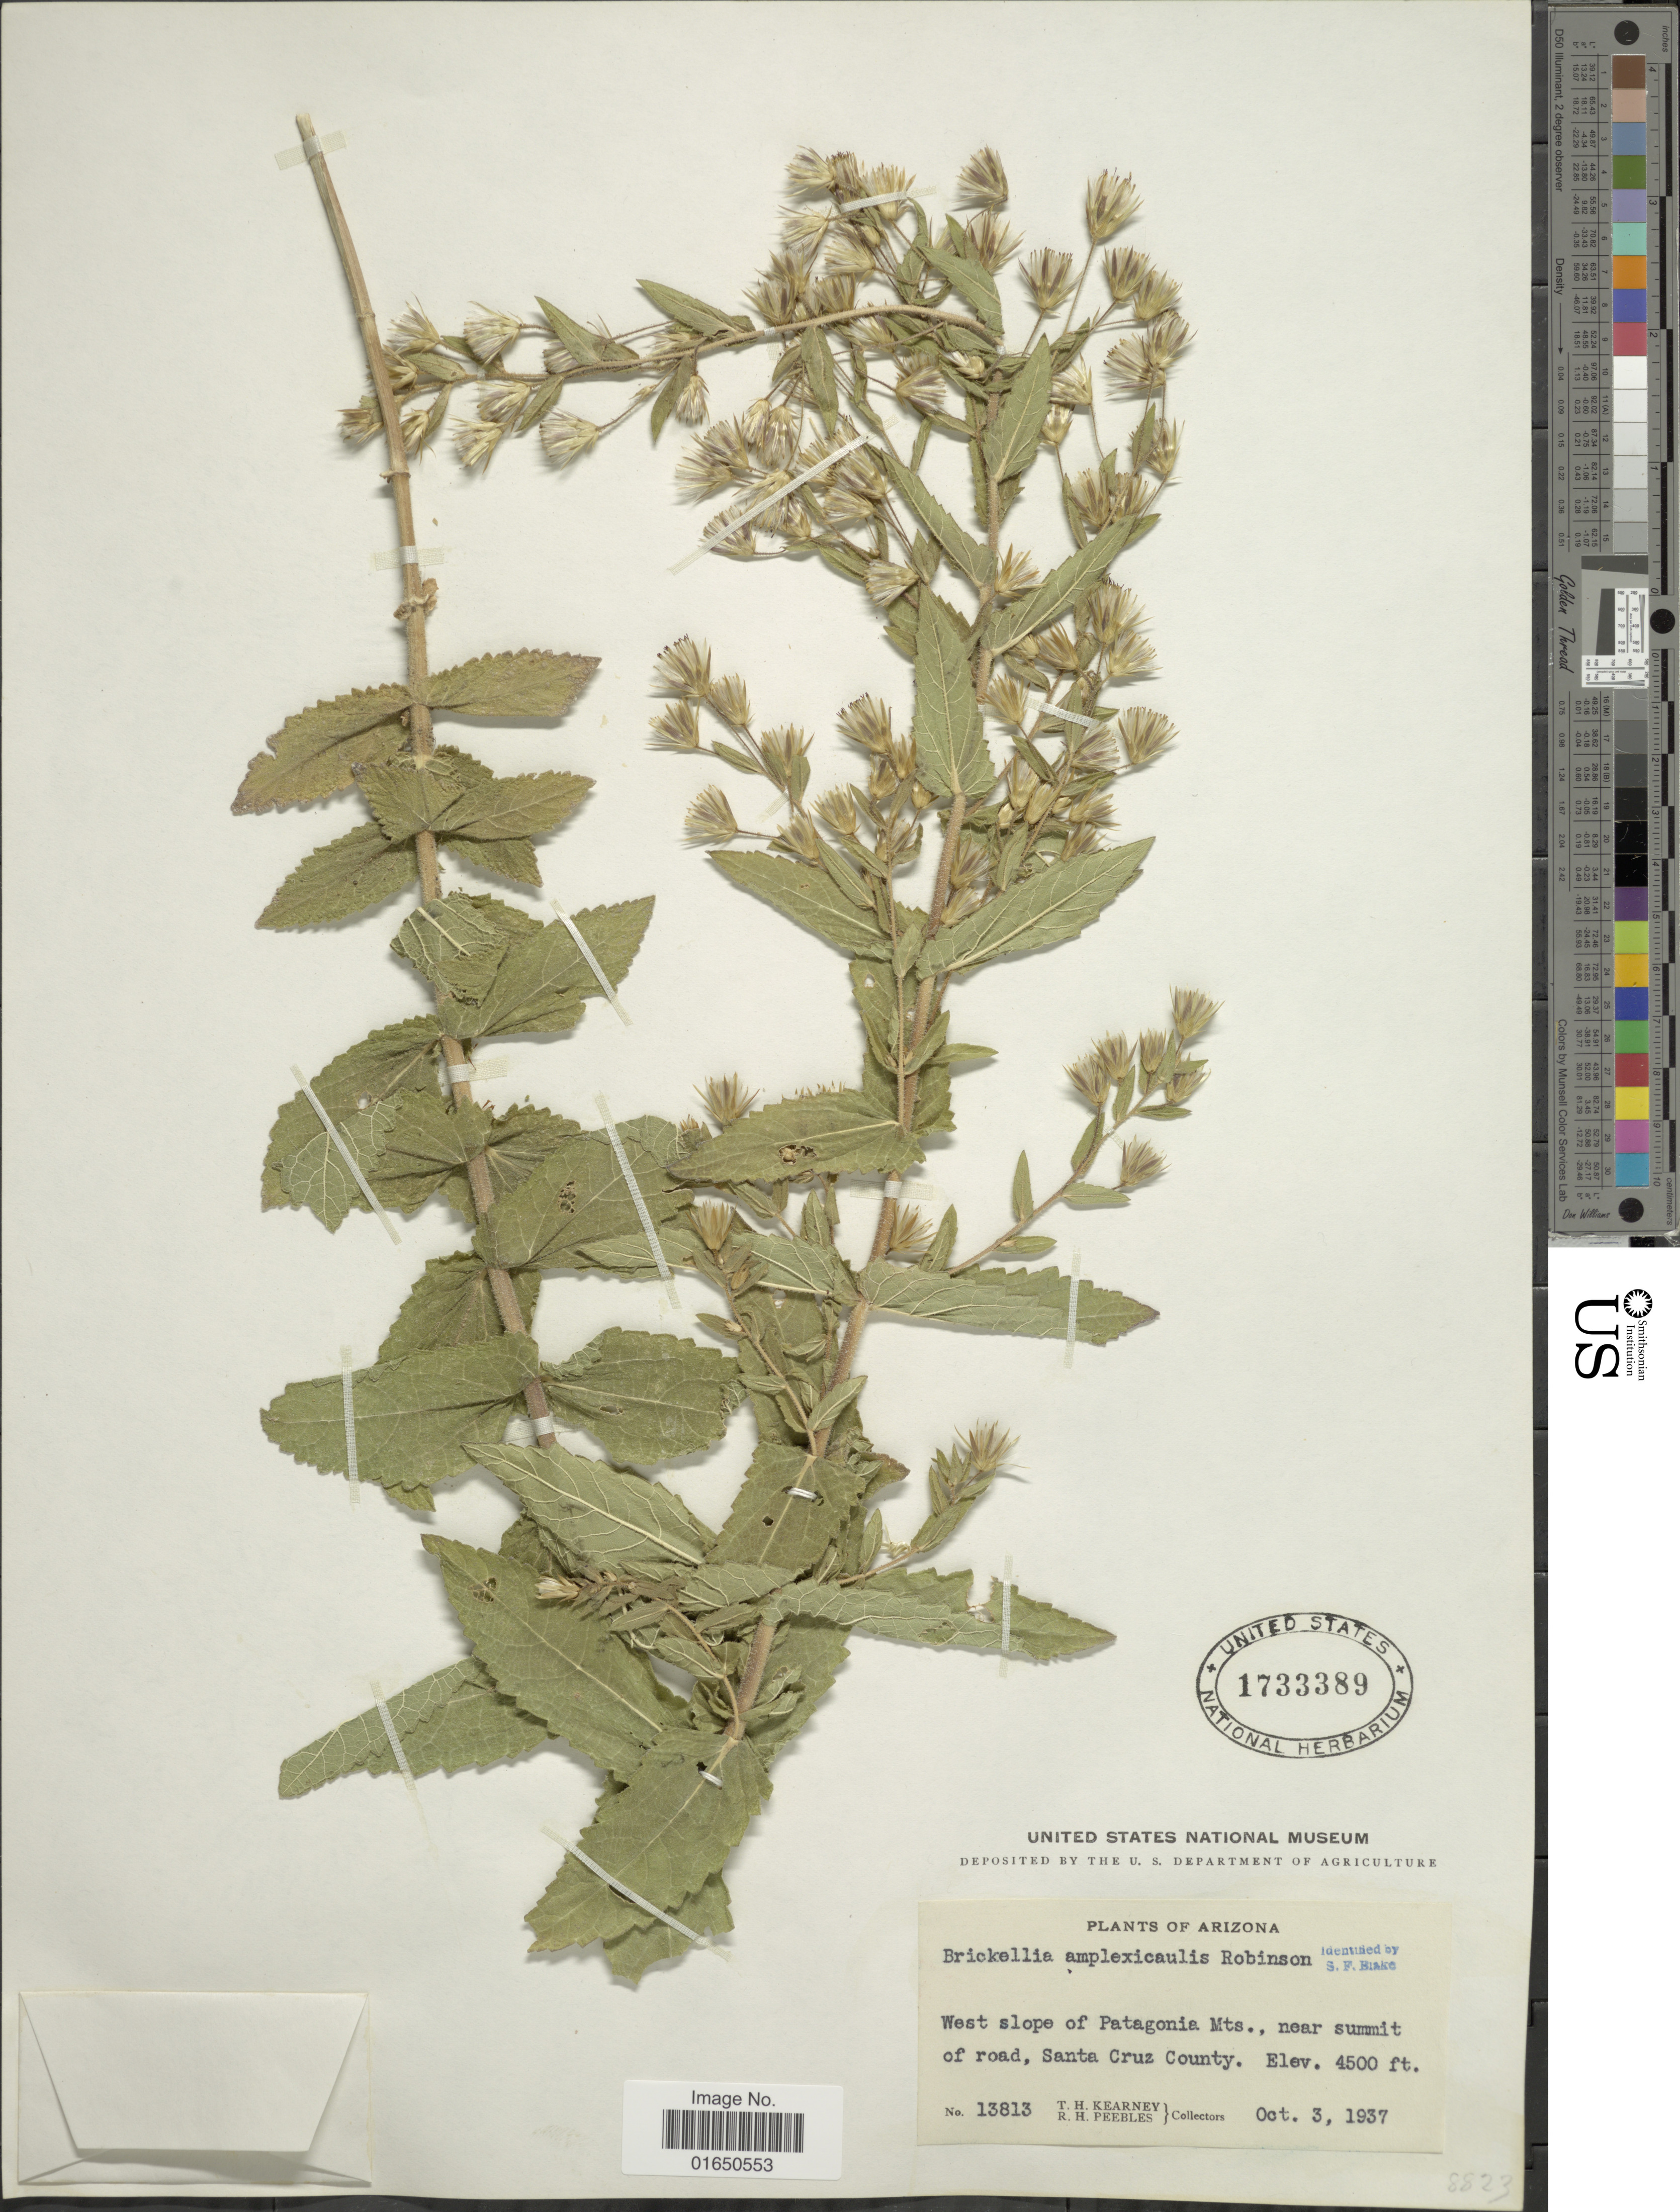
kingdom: Plantae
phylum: Tracheophyta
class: Magnoliopsida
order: Asterales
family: Asteraceae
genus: Brickellia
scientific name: Brickellia amplexicaulis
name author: B.L. Rob.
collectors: T. H. Kearney & R. H. Peebles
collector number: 13813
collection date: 1937-10-03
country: United States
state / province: Arizona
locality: West slope of Patagonia Mts., near summit of road, Santa Cruz County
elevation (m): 1372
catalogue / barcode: US 1733389